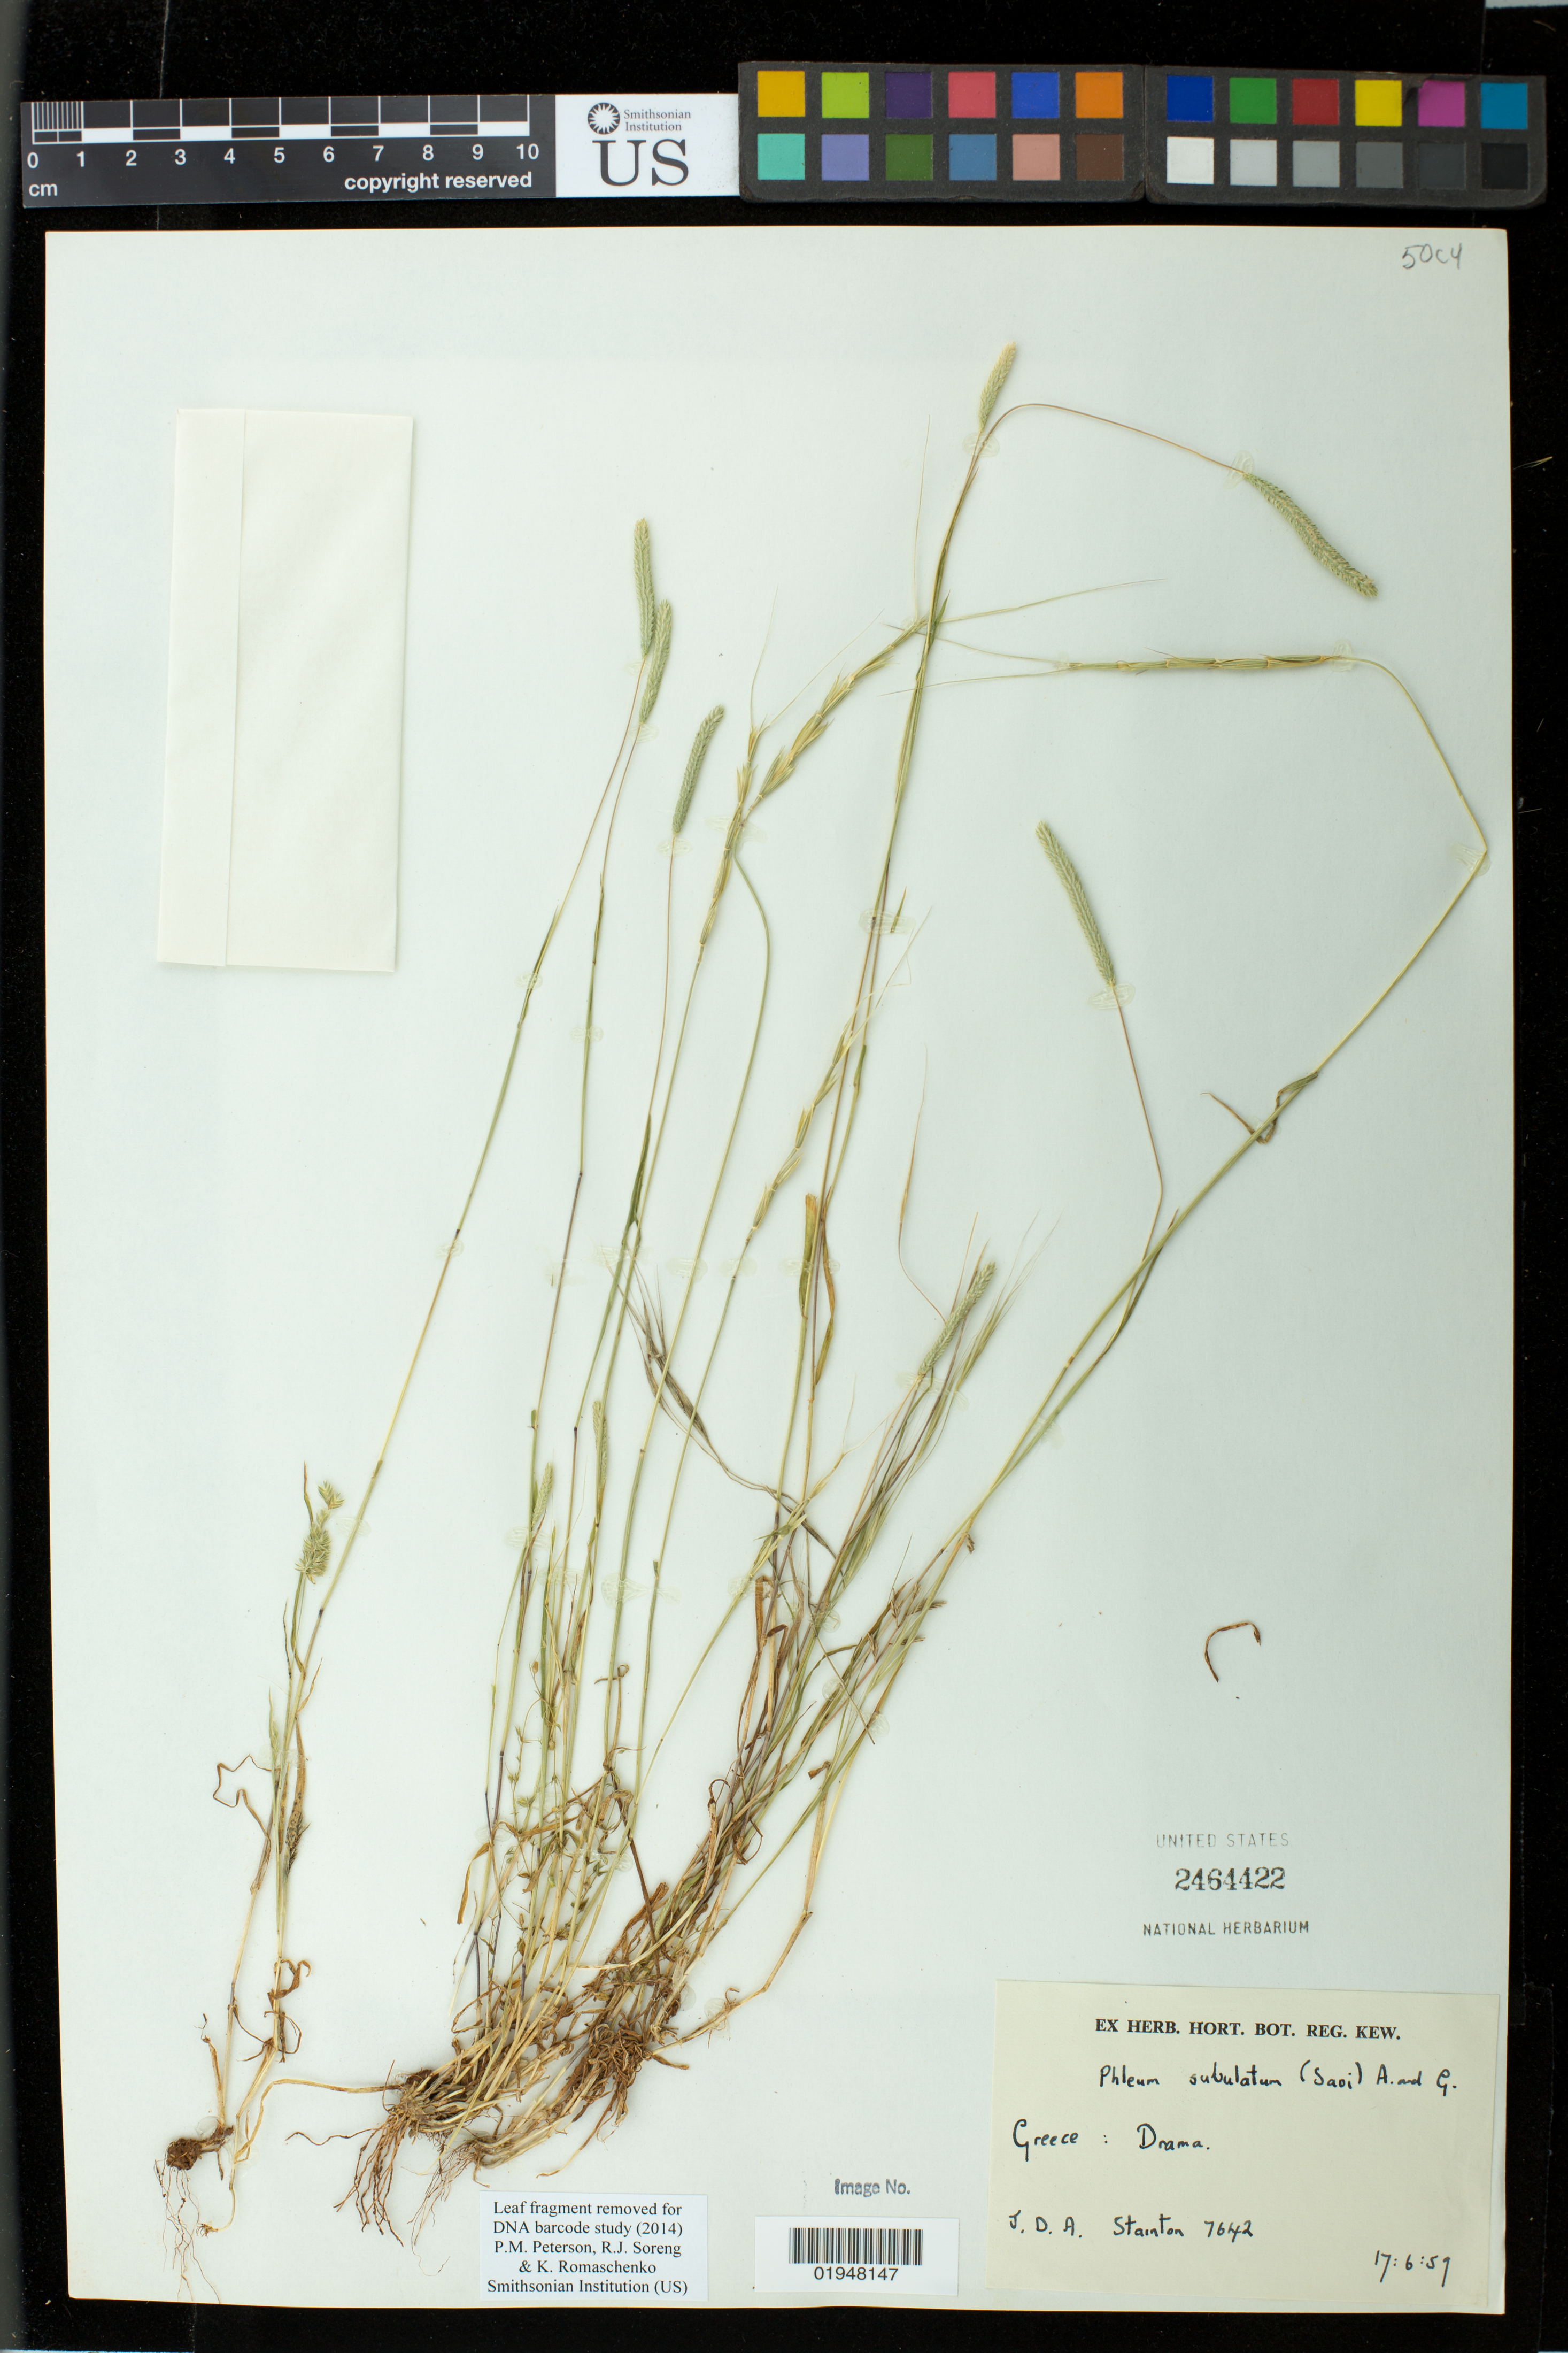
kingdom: Plantae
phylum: Tracheophyta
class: Liliopsida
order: Poales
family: Poaceae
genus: Phleum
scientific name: Phleum subulatum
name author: (Savi) Asch. & Graeb.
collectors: J. Stainton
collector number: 7642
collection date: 1959-06-17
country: Greece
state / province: East Macedonia and Thrace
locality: Drama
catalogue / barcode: US 2464422